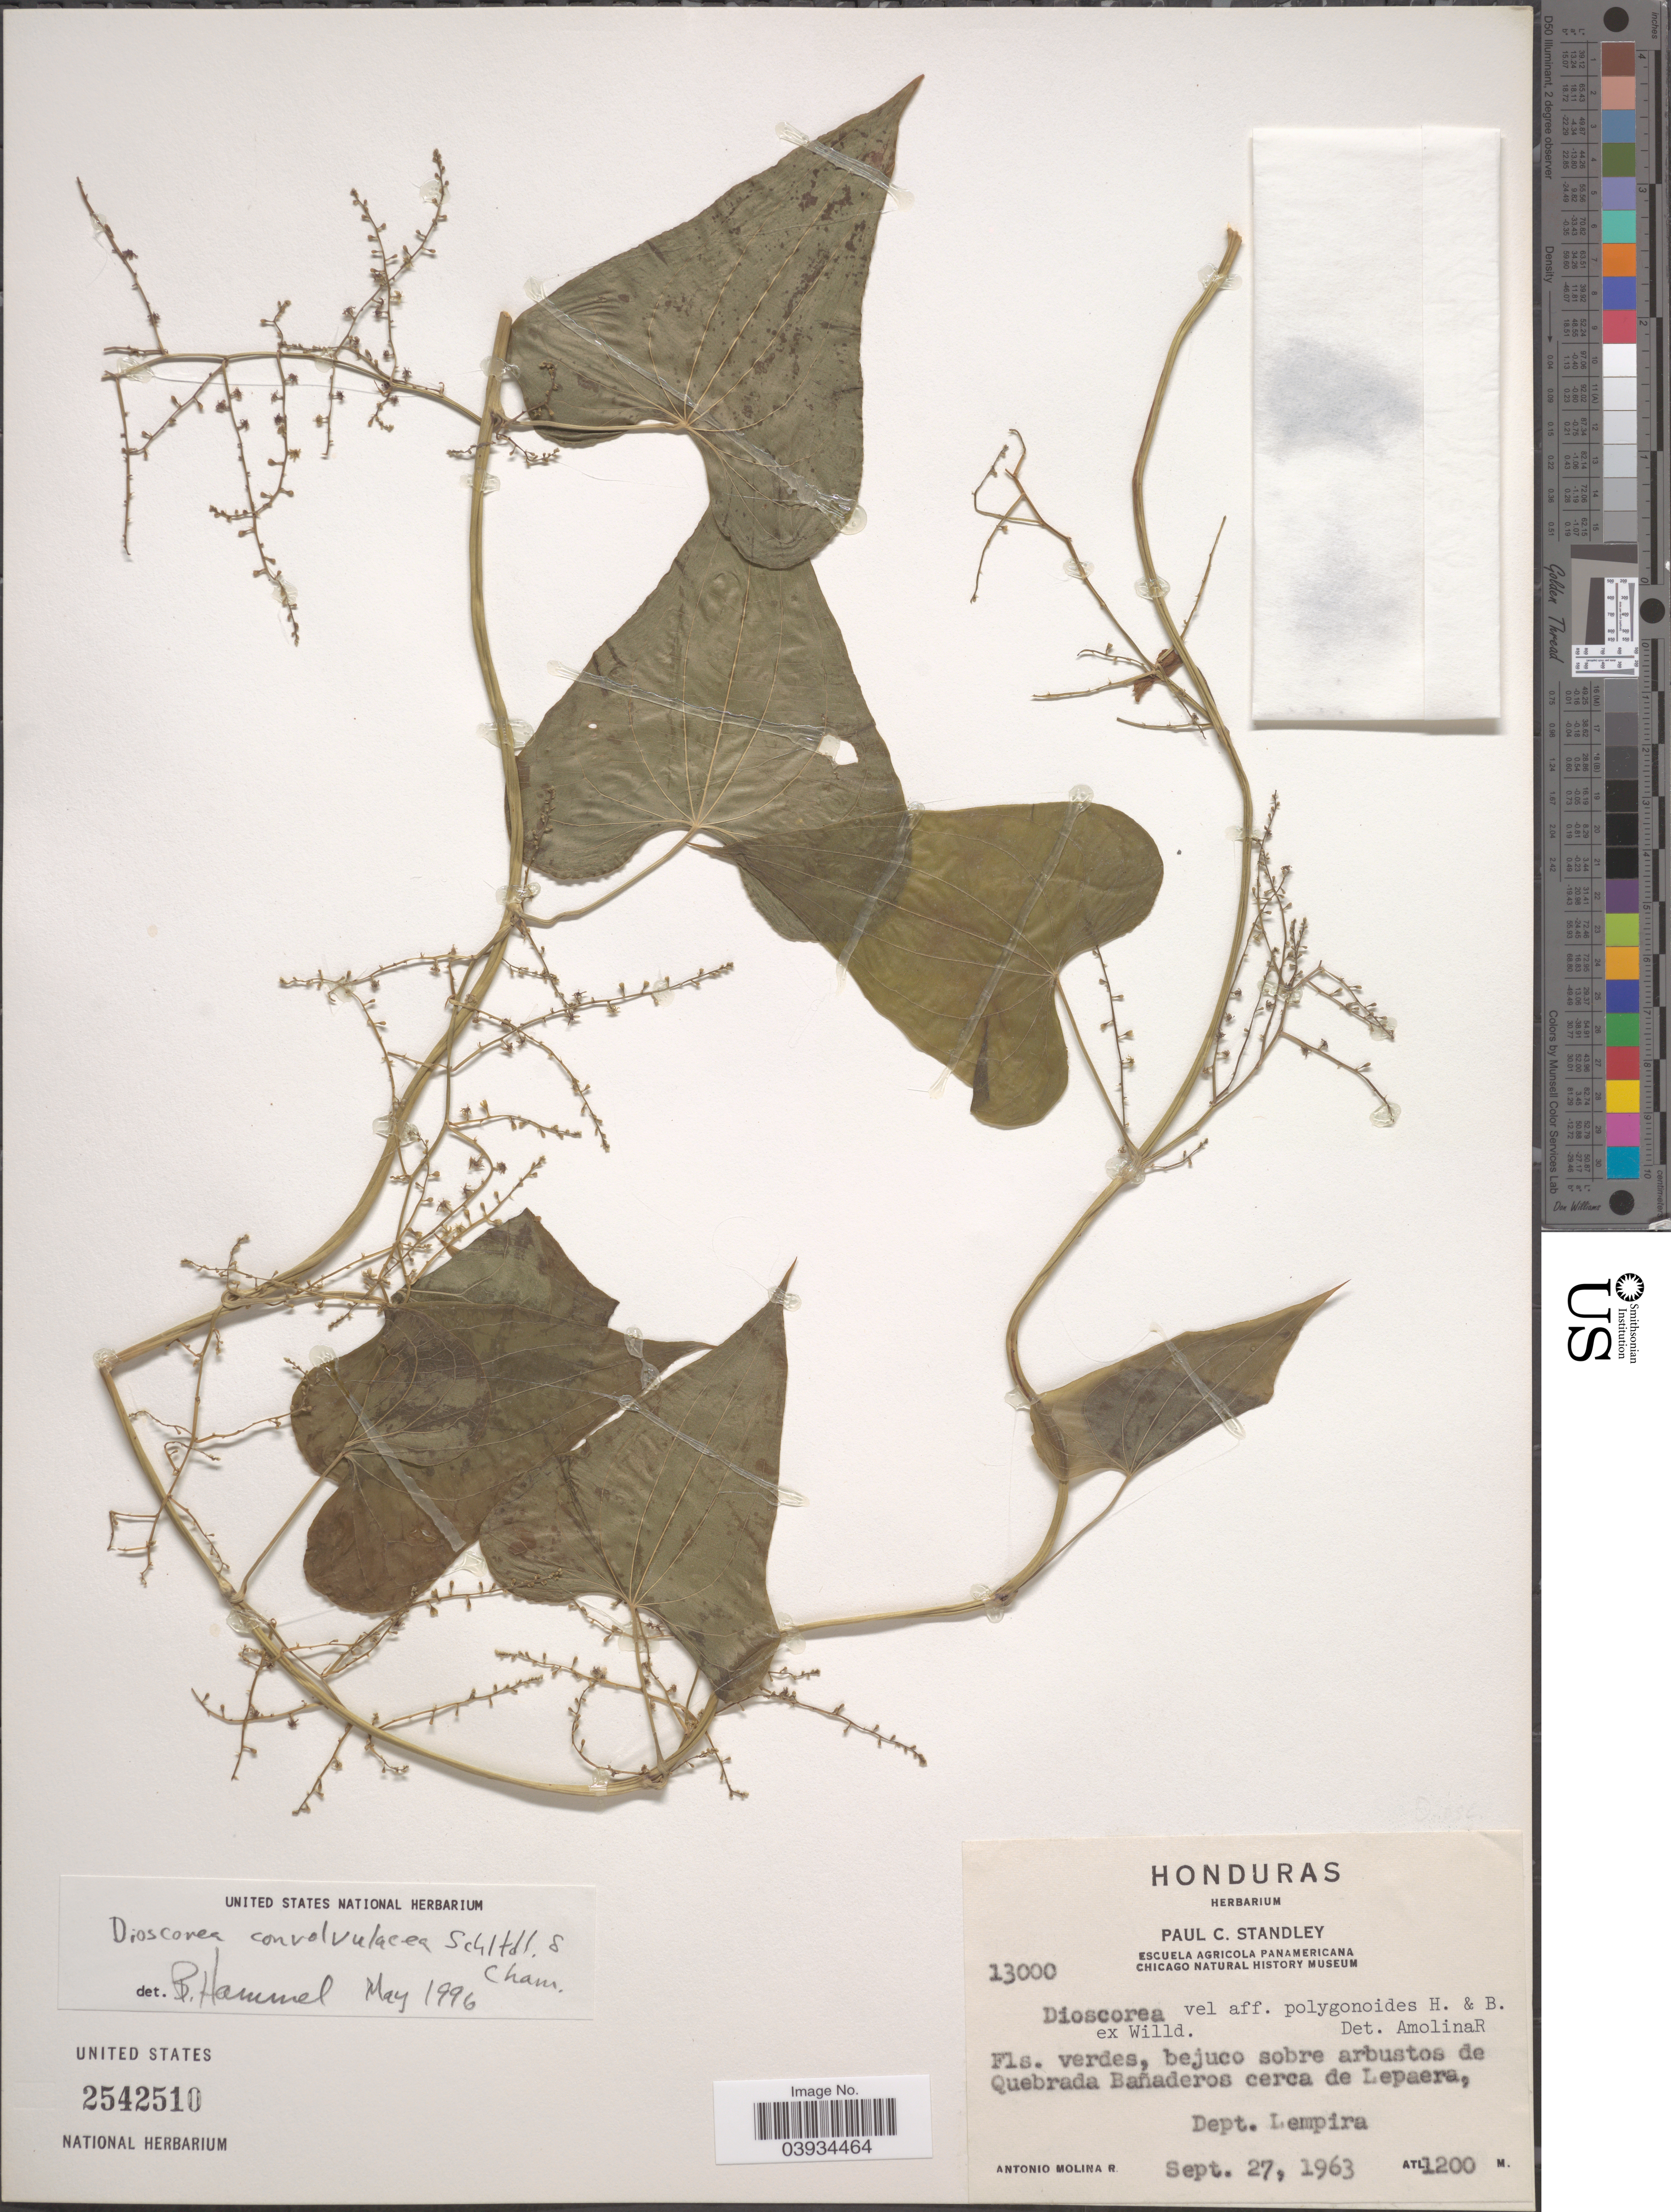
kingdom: Plantae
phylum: Tracheophyta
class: Liliopsida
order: Dioscoreales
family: Dioscoreaceae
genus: Dioscorea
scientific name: Dioscorea convolvulacea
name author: Schltdl. & Cham.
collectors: A. Molina R.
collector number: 13000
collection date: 1963-09-27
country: Honduras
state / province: Lempira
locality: Quebrada Bañaderos cerca de Lepaera, Dept. Lempira.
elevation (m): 1200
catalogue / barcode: US 2542510